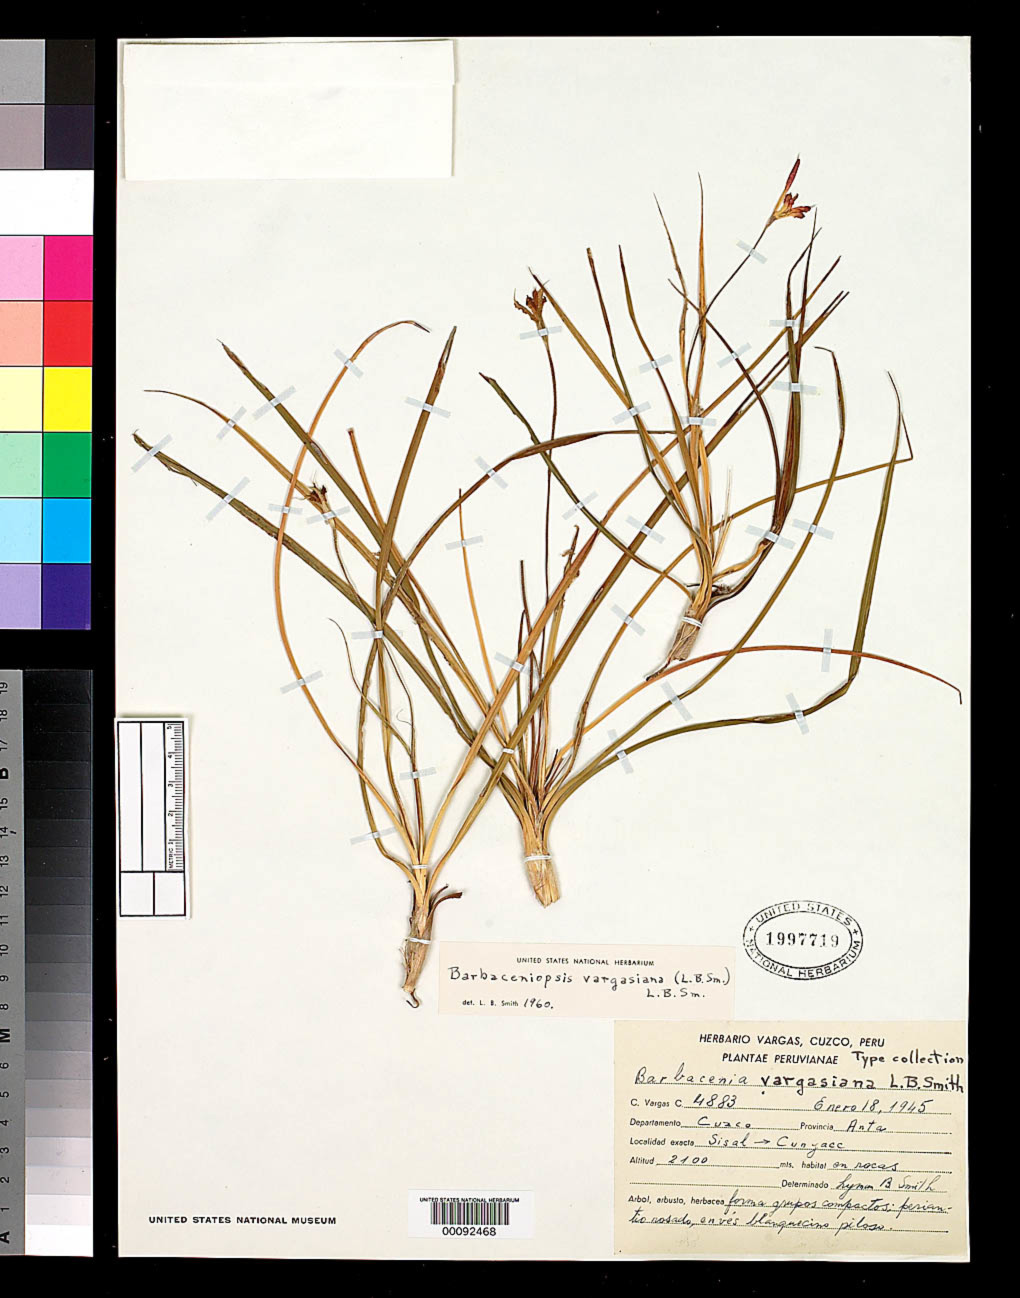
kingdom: Plantae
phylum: Tracheophyta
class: Liliopsida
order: Pandanales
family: Velloziaceae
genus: Barbacenia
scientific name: Barbacenia vargasiana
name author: L.B. Sm.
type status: Isotype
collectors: C. Vargas Calderón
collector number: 4883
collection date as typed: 18 Jan 1945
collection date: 1945-01-18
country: Peru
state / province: Cusco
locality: Sisal, Cunyacc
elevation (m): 2100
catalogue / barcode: US 1997719